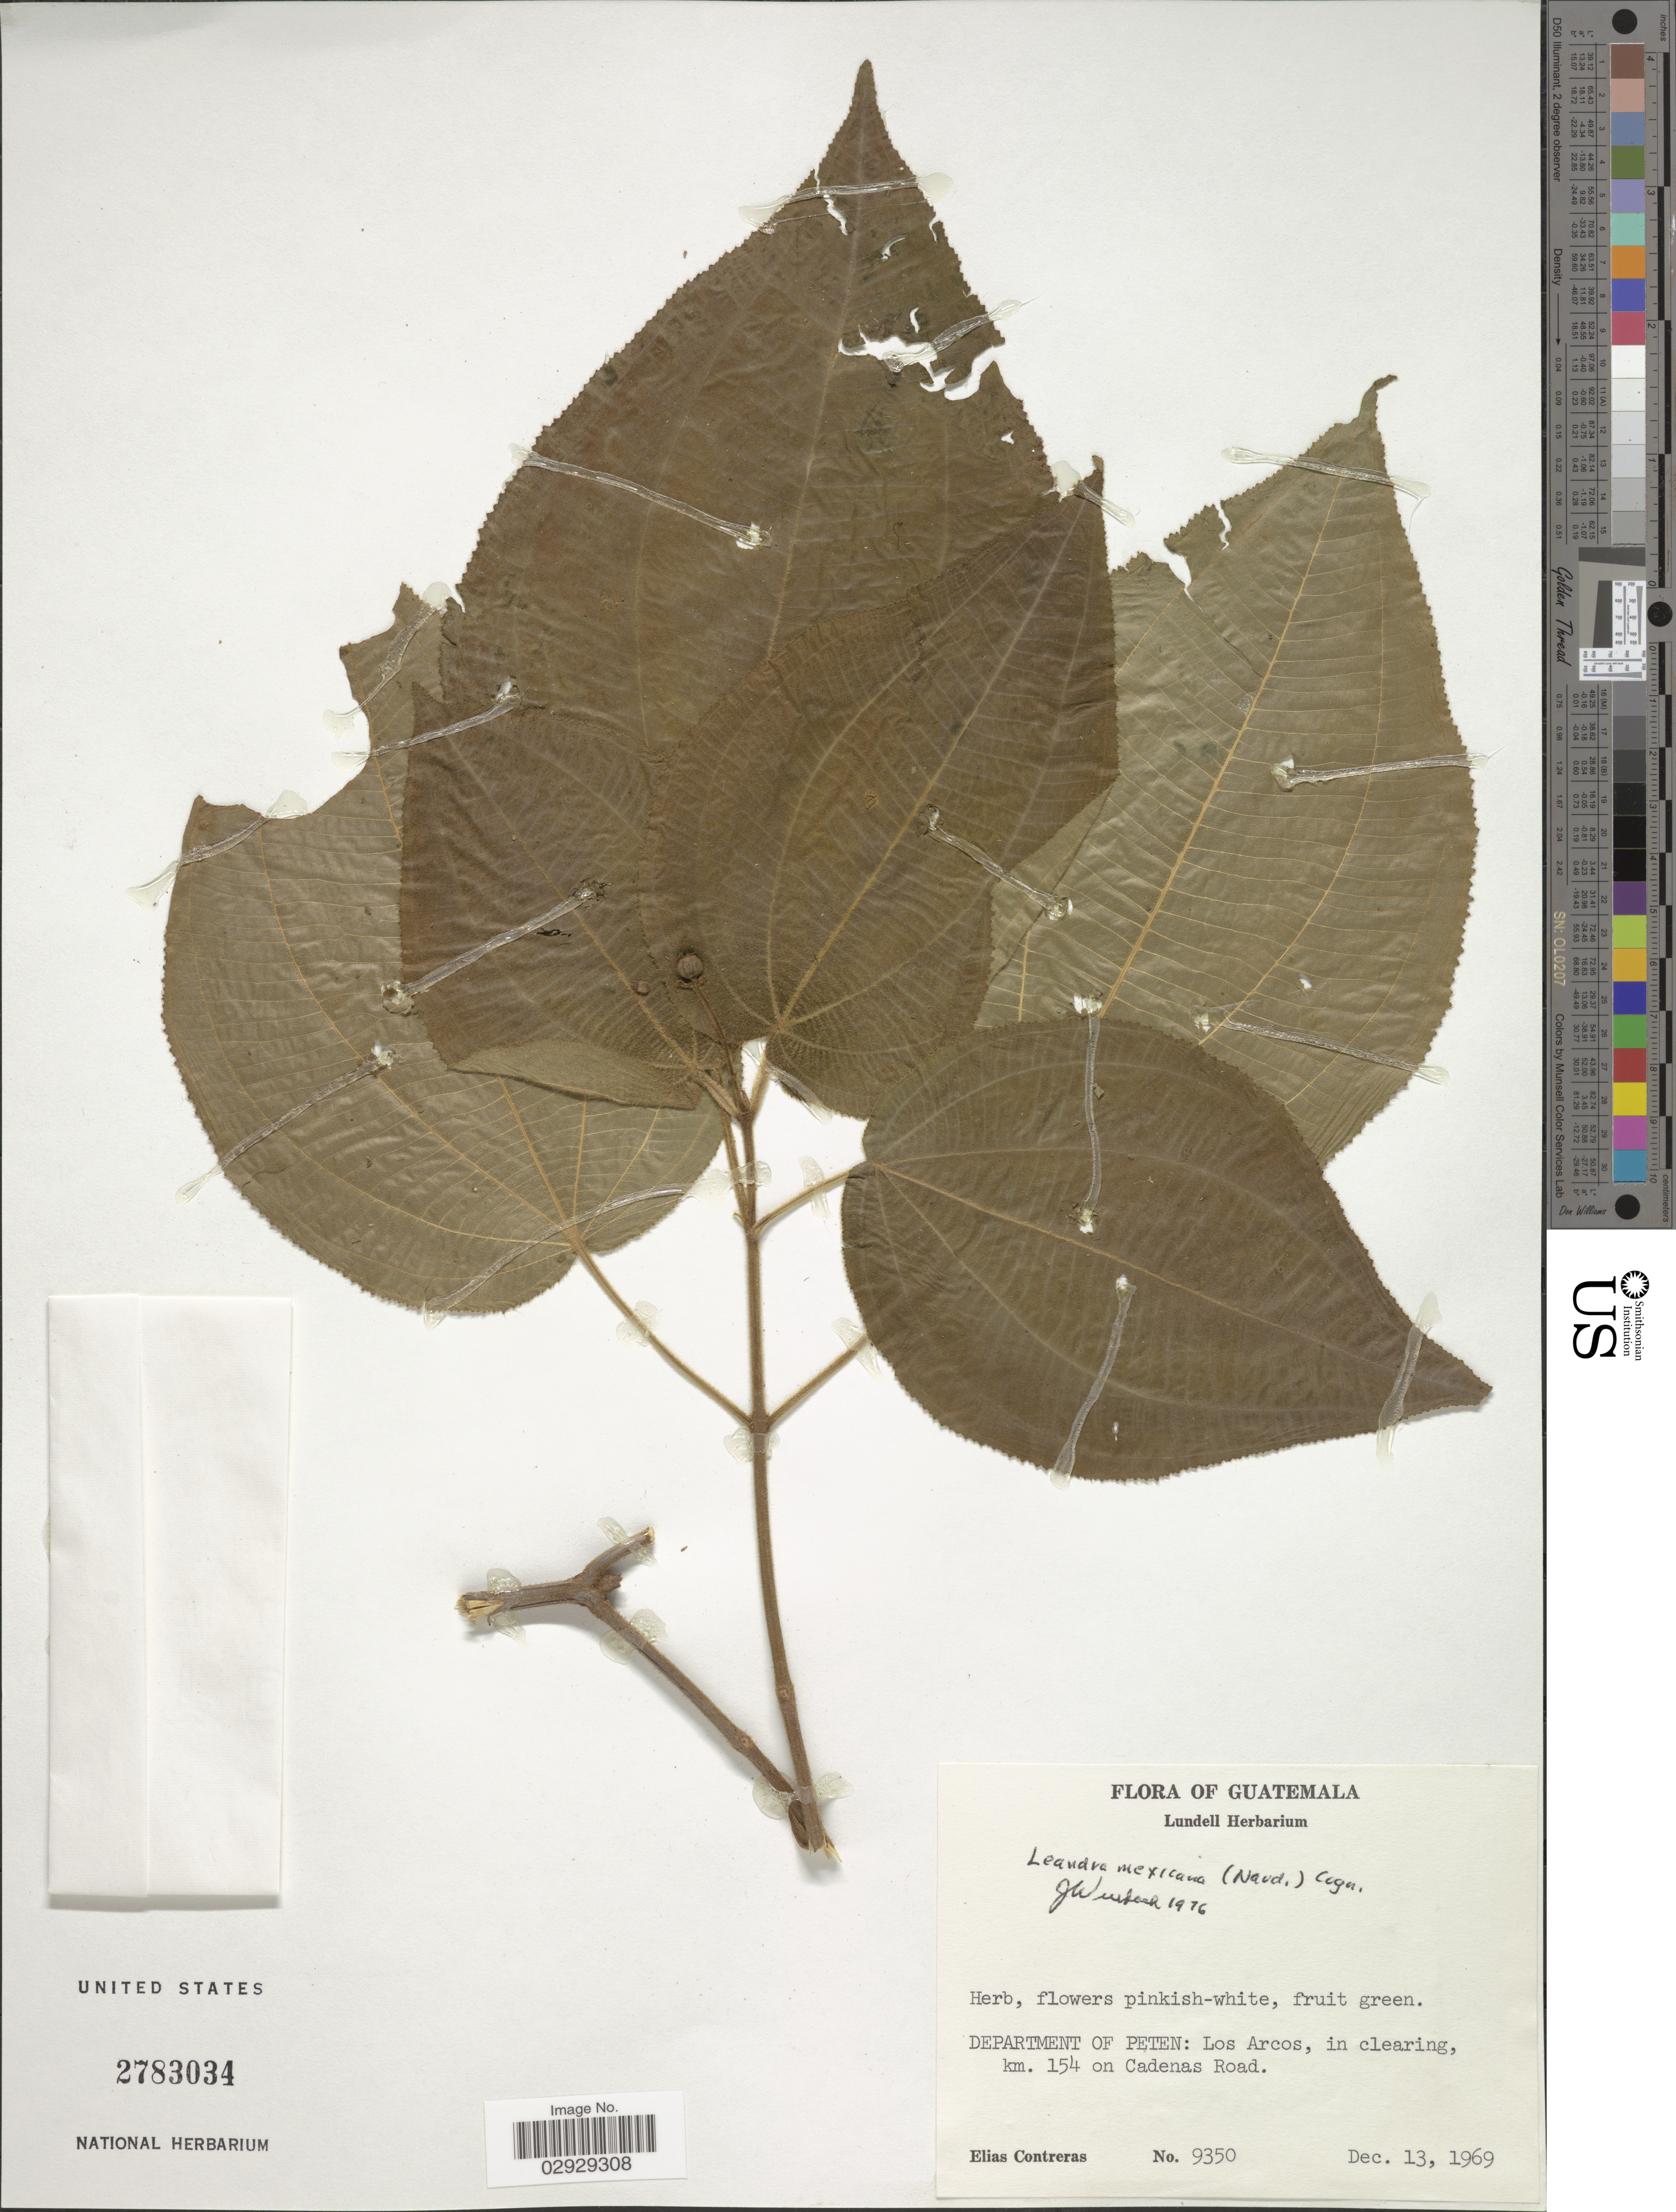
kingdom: Plantae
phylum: Tracheophyta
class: Magnoliopsida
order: Myrtales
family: Melastomataceae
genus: Leandra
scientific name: Leandra mexicana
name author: (Naudin) Cogn.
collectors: E. Contreras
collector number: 9350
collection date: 1969-12-13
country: Guatemala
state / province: El Petén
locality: Department of Peten: Los Arcos, in clearing, km. 154 on Cadenas Road.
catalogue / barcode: US 2783034